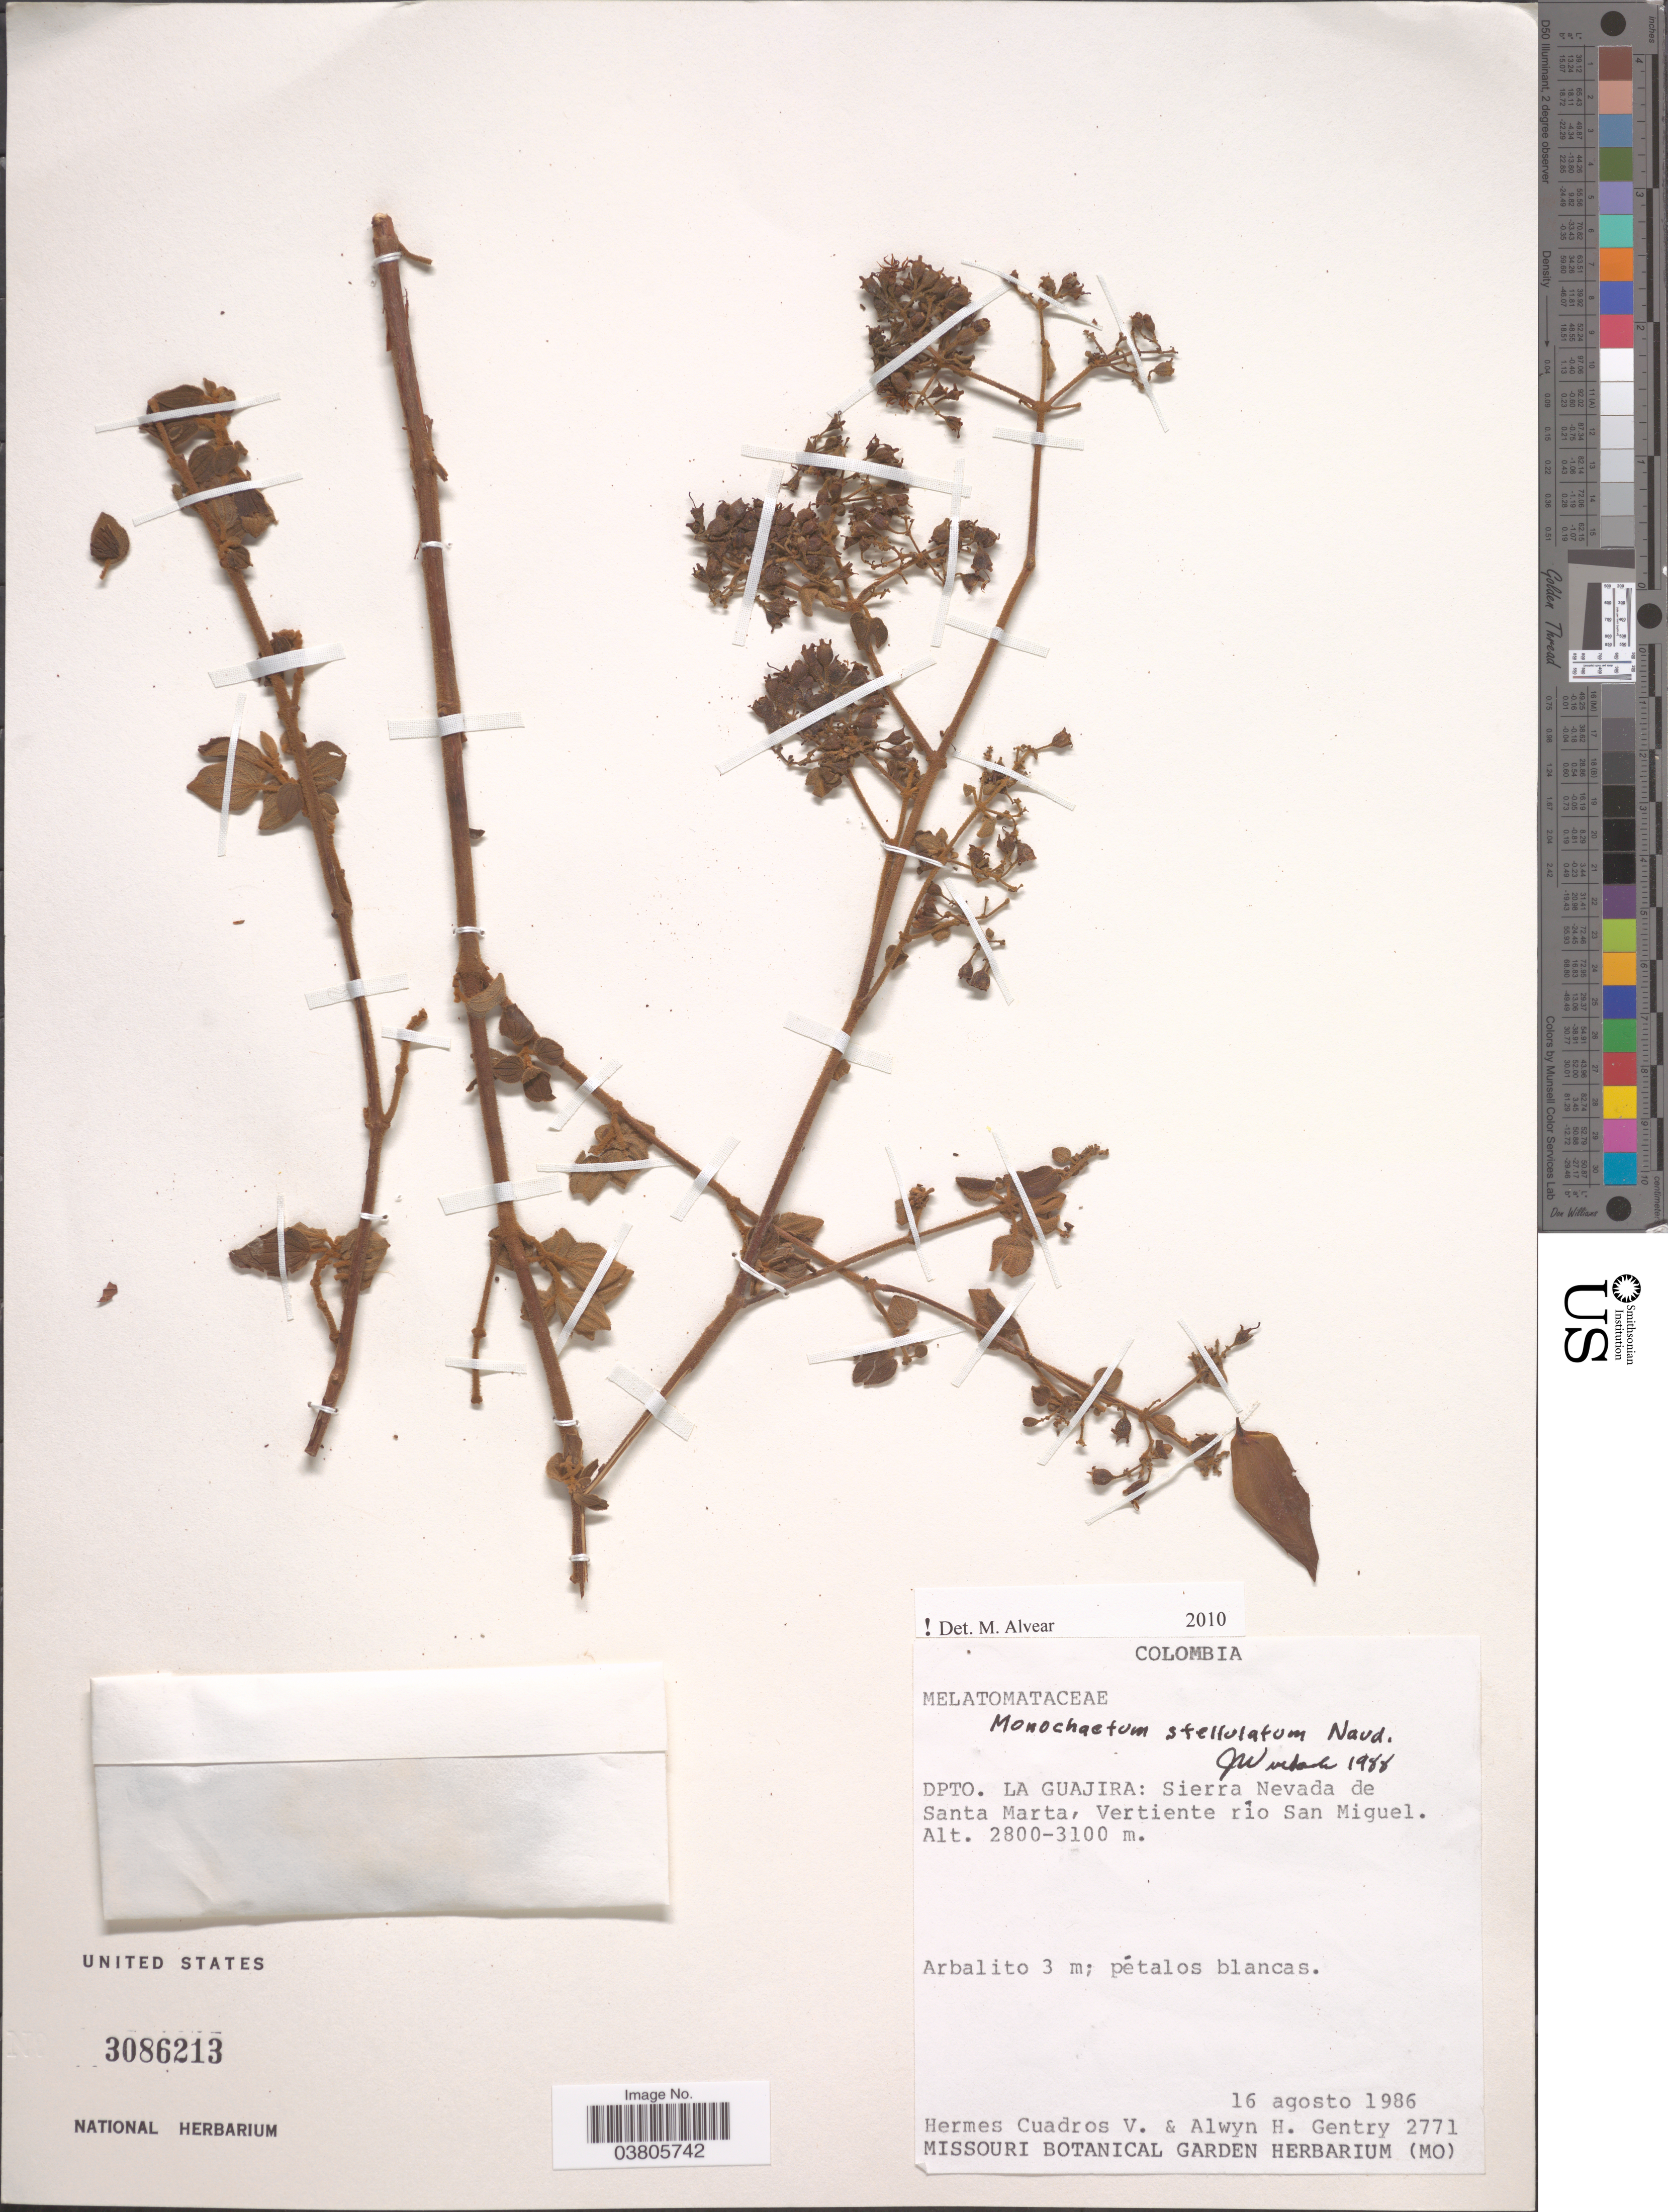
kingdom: Plantae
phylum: Tracheophyta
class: Magnoliopsida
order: Myrtales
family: Melastomataceae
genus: Monochaetum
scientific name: Monochaetum stellulatum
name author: Naudin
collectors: H. Cuadros V. & A. H. Gentry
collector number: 2771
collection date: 1986-08-16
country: Colombia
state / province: La Guajira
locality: Dpto. La Guajira: Sierra Nevada de Santa Marta, Vertiente río San Miguel.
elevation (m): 2800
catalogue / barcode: US 3086213